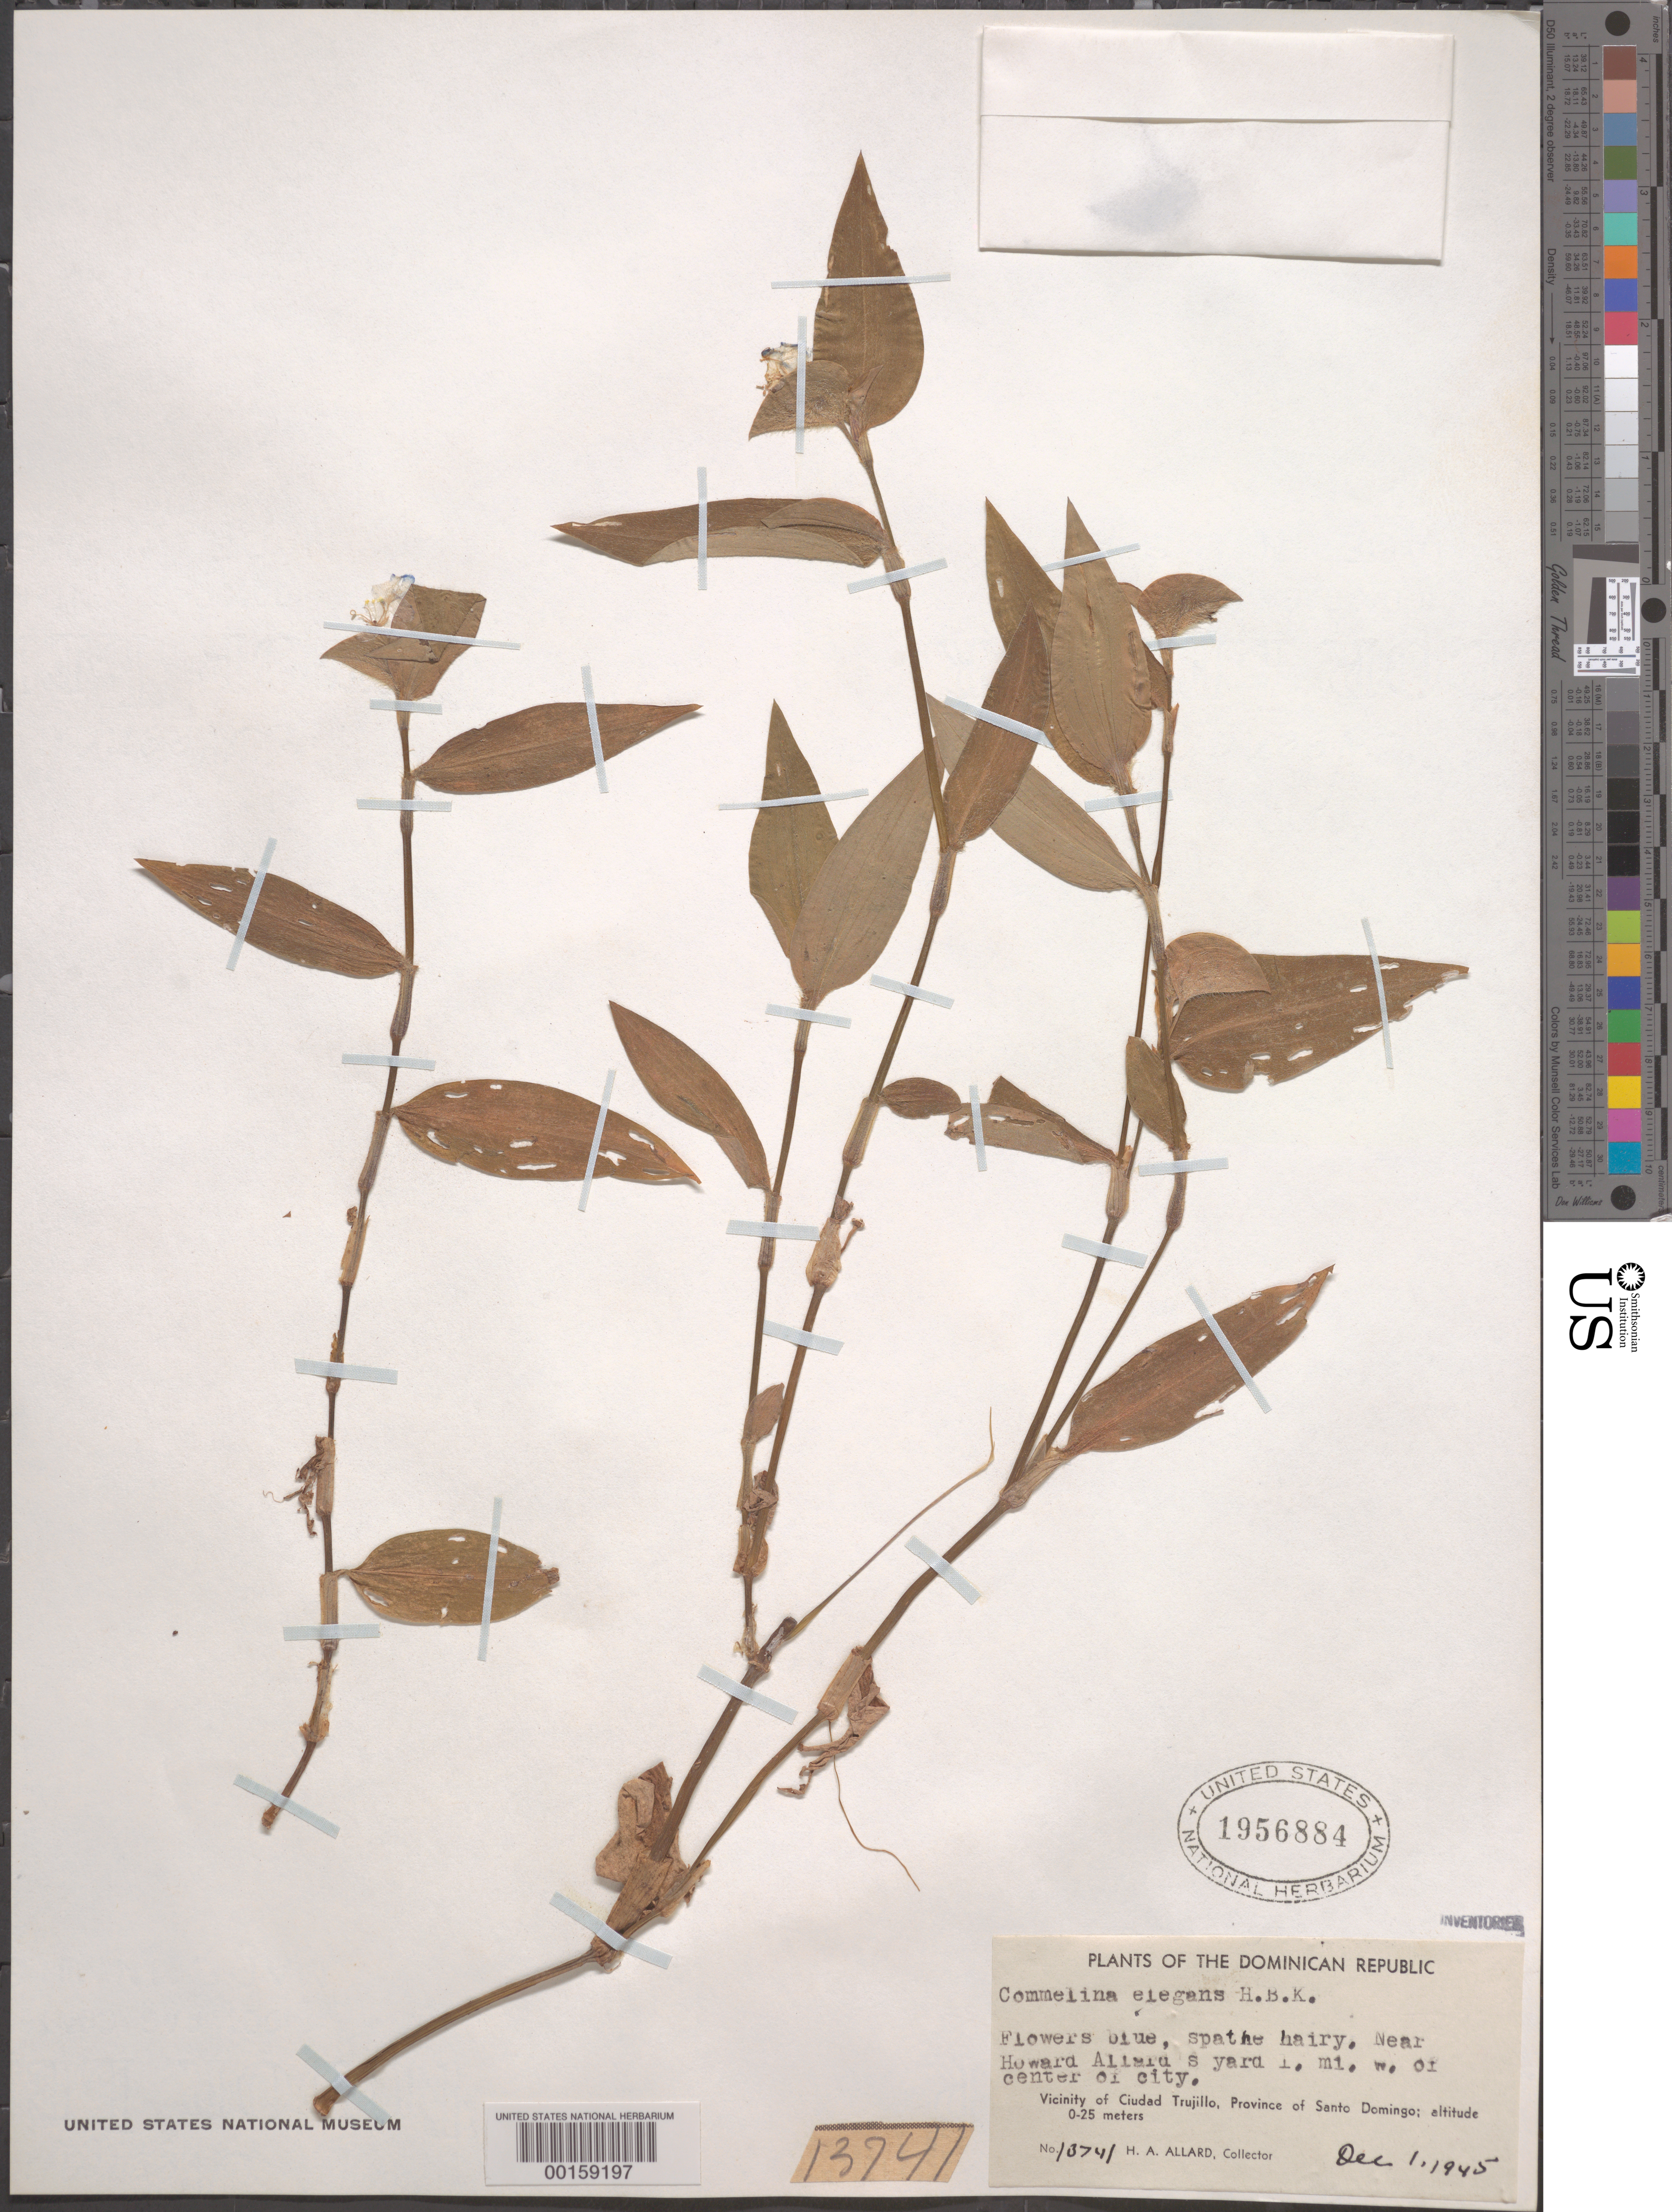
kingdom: Plantae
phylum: Tracheophyta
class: Liliopsida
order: Commelinales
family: Commelinaceae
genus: Commelina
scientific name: Commelina erecta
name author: L.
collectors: H. A. Allard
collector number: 10741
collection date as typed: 01 Dec 1945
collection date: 1945-12-01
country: Dominican Republic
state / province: Distrito Nacional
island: Hispaniola Island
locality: Ciudad trujillo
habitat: near yard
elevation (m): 0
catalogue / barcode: US 1956884